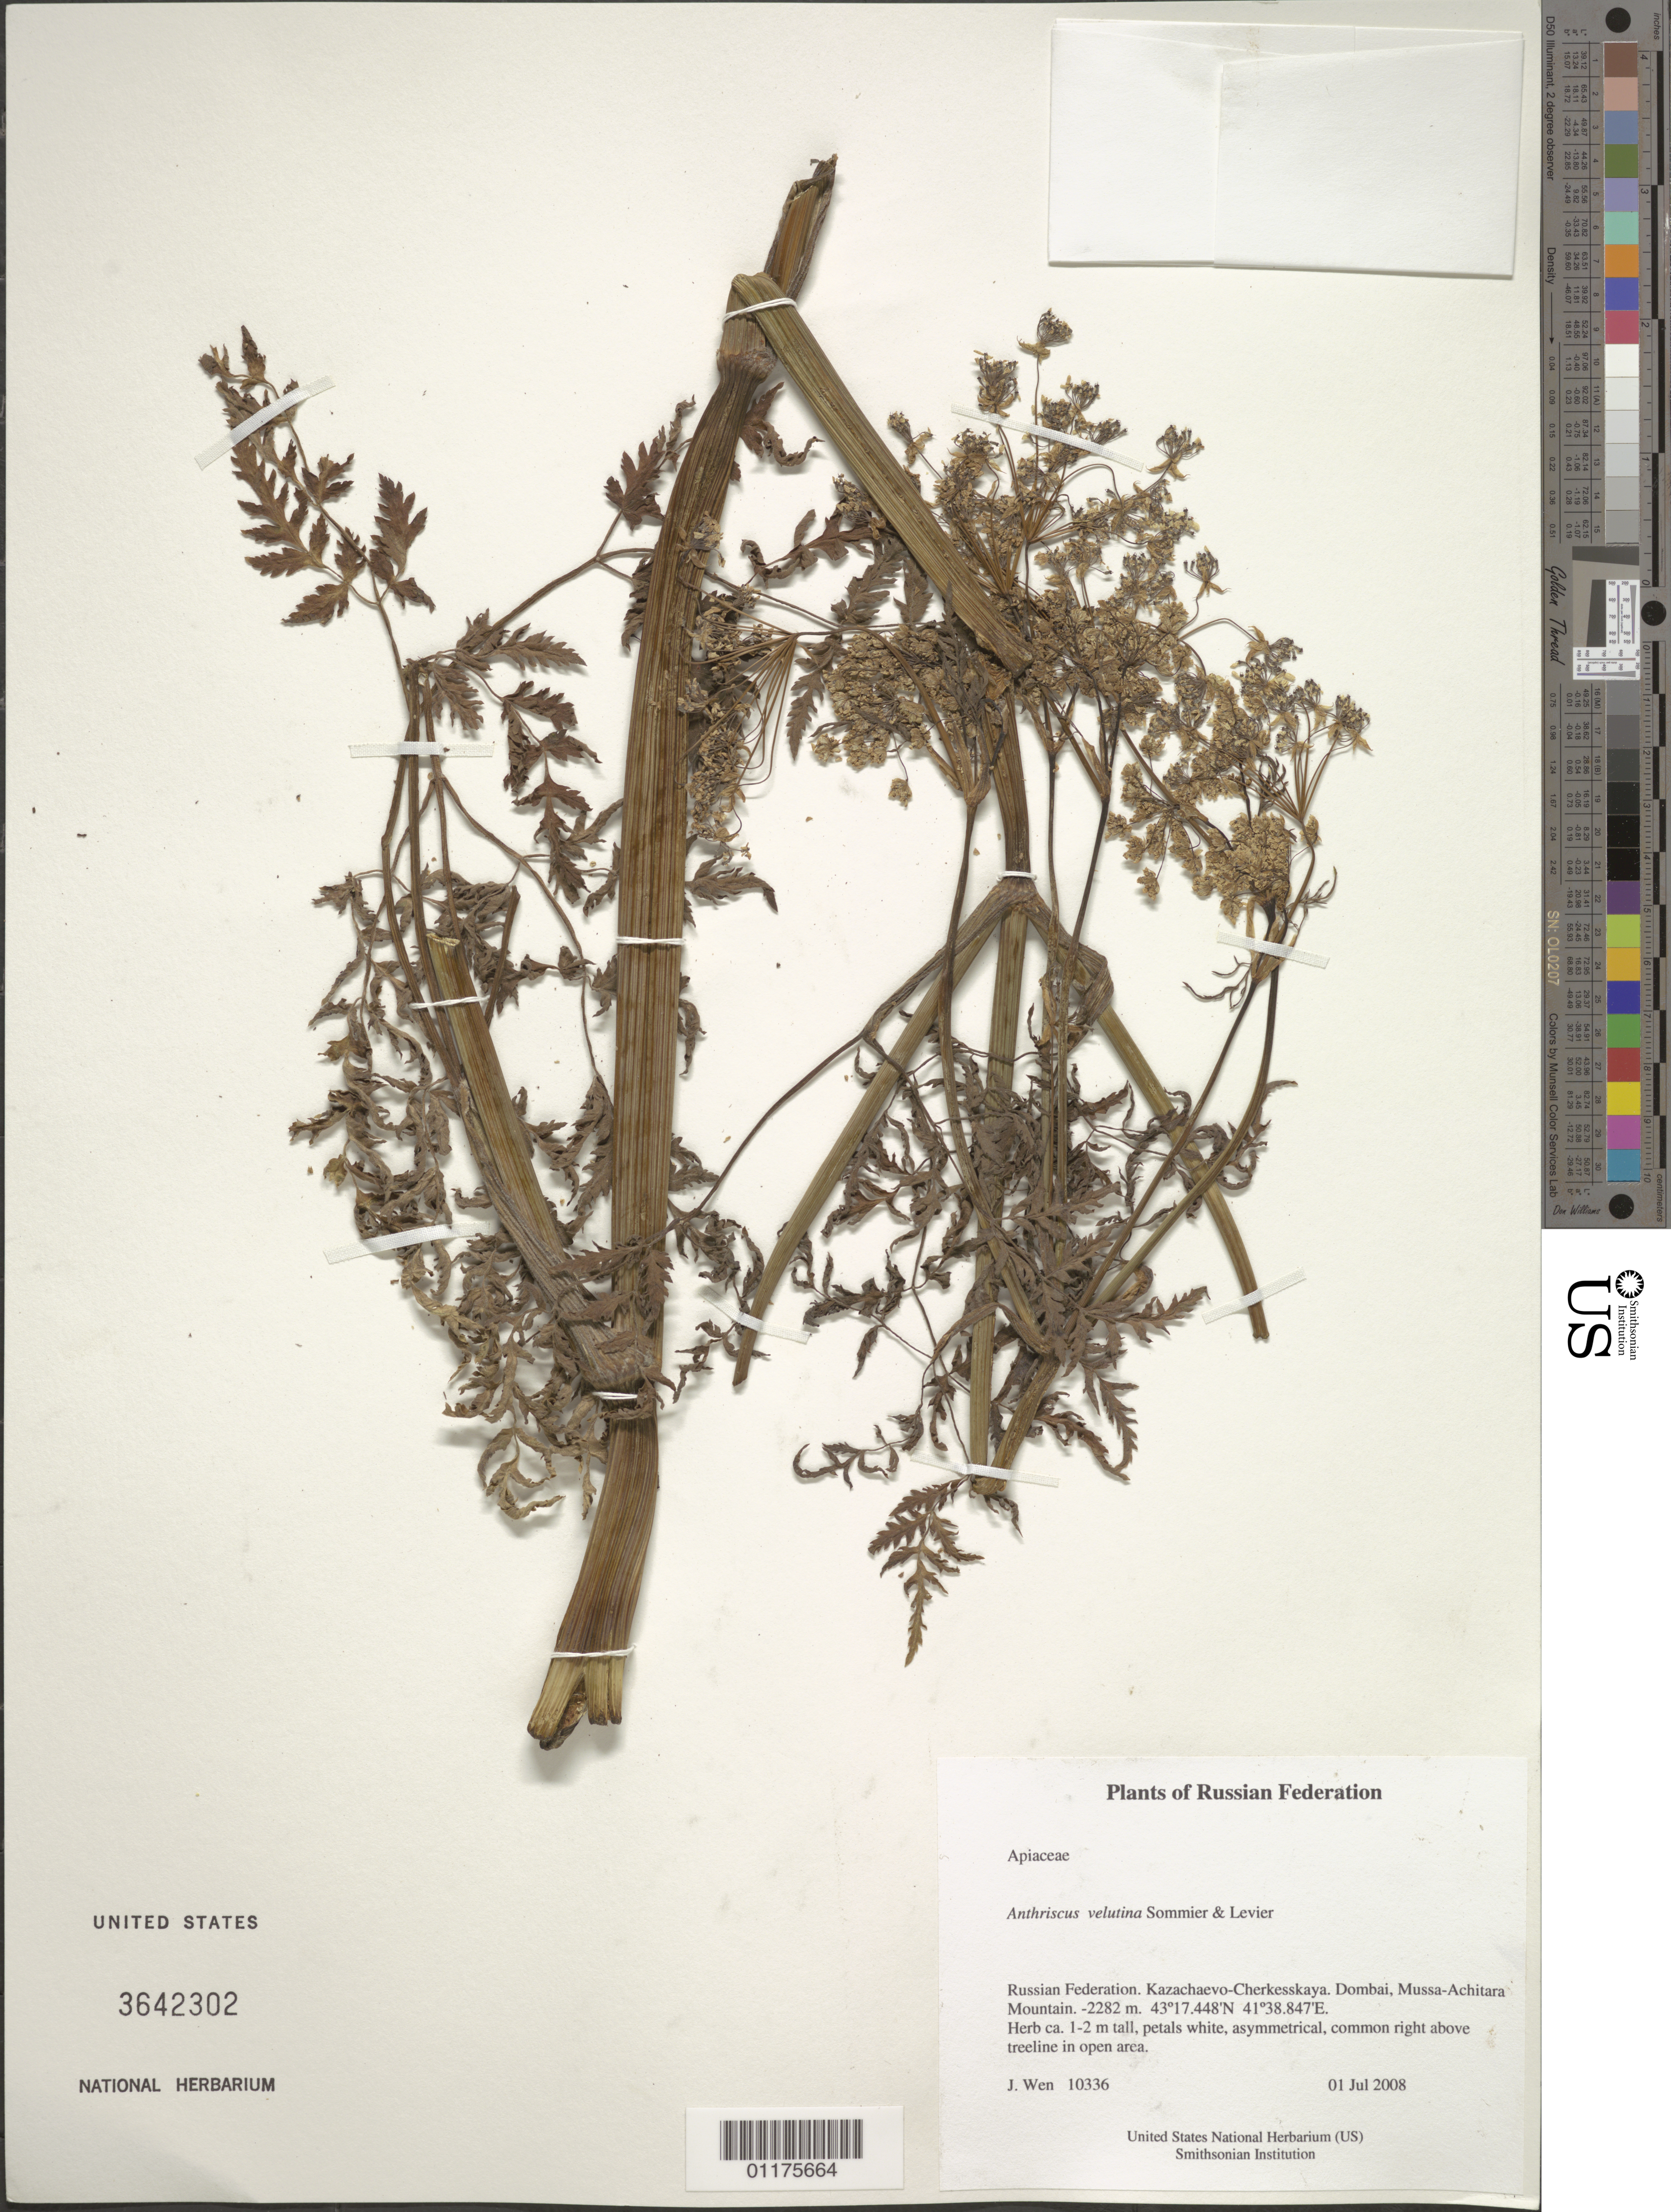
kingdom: Plantae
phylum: Tracheophyta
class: Magnoliopsida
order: Apiales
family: Apiaceae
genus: Anthriscus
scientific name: Anthriscus velutinus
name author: Sommier & Levier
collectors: J. Wen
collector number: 10336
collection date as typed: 01 Jul 2008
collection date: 2008-07-01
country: Russian Federation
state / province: Karachay-Cherkess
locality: Dombai, Mussa-Achitara Mountain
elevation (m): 2282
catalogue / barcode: US 3642302